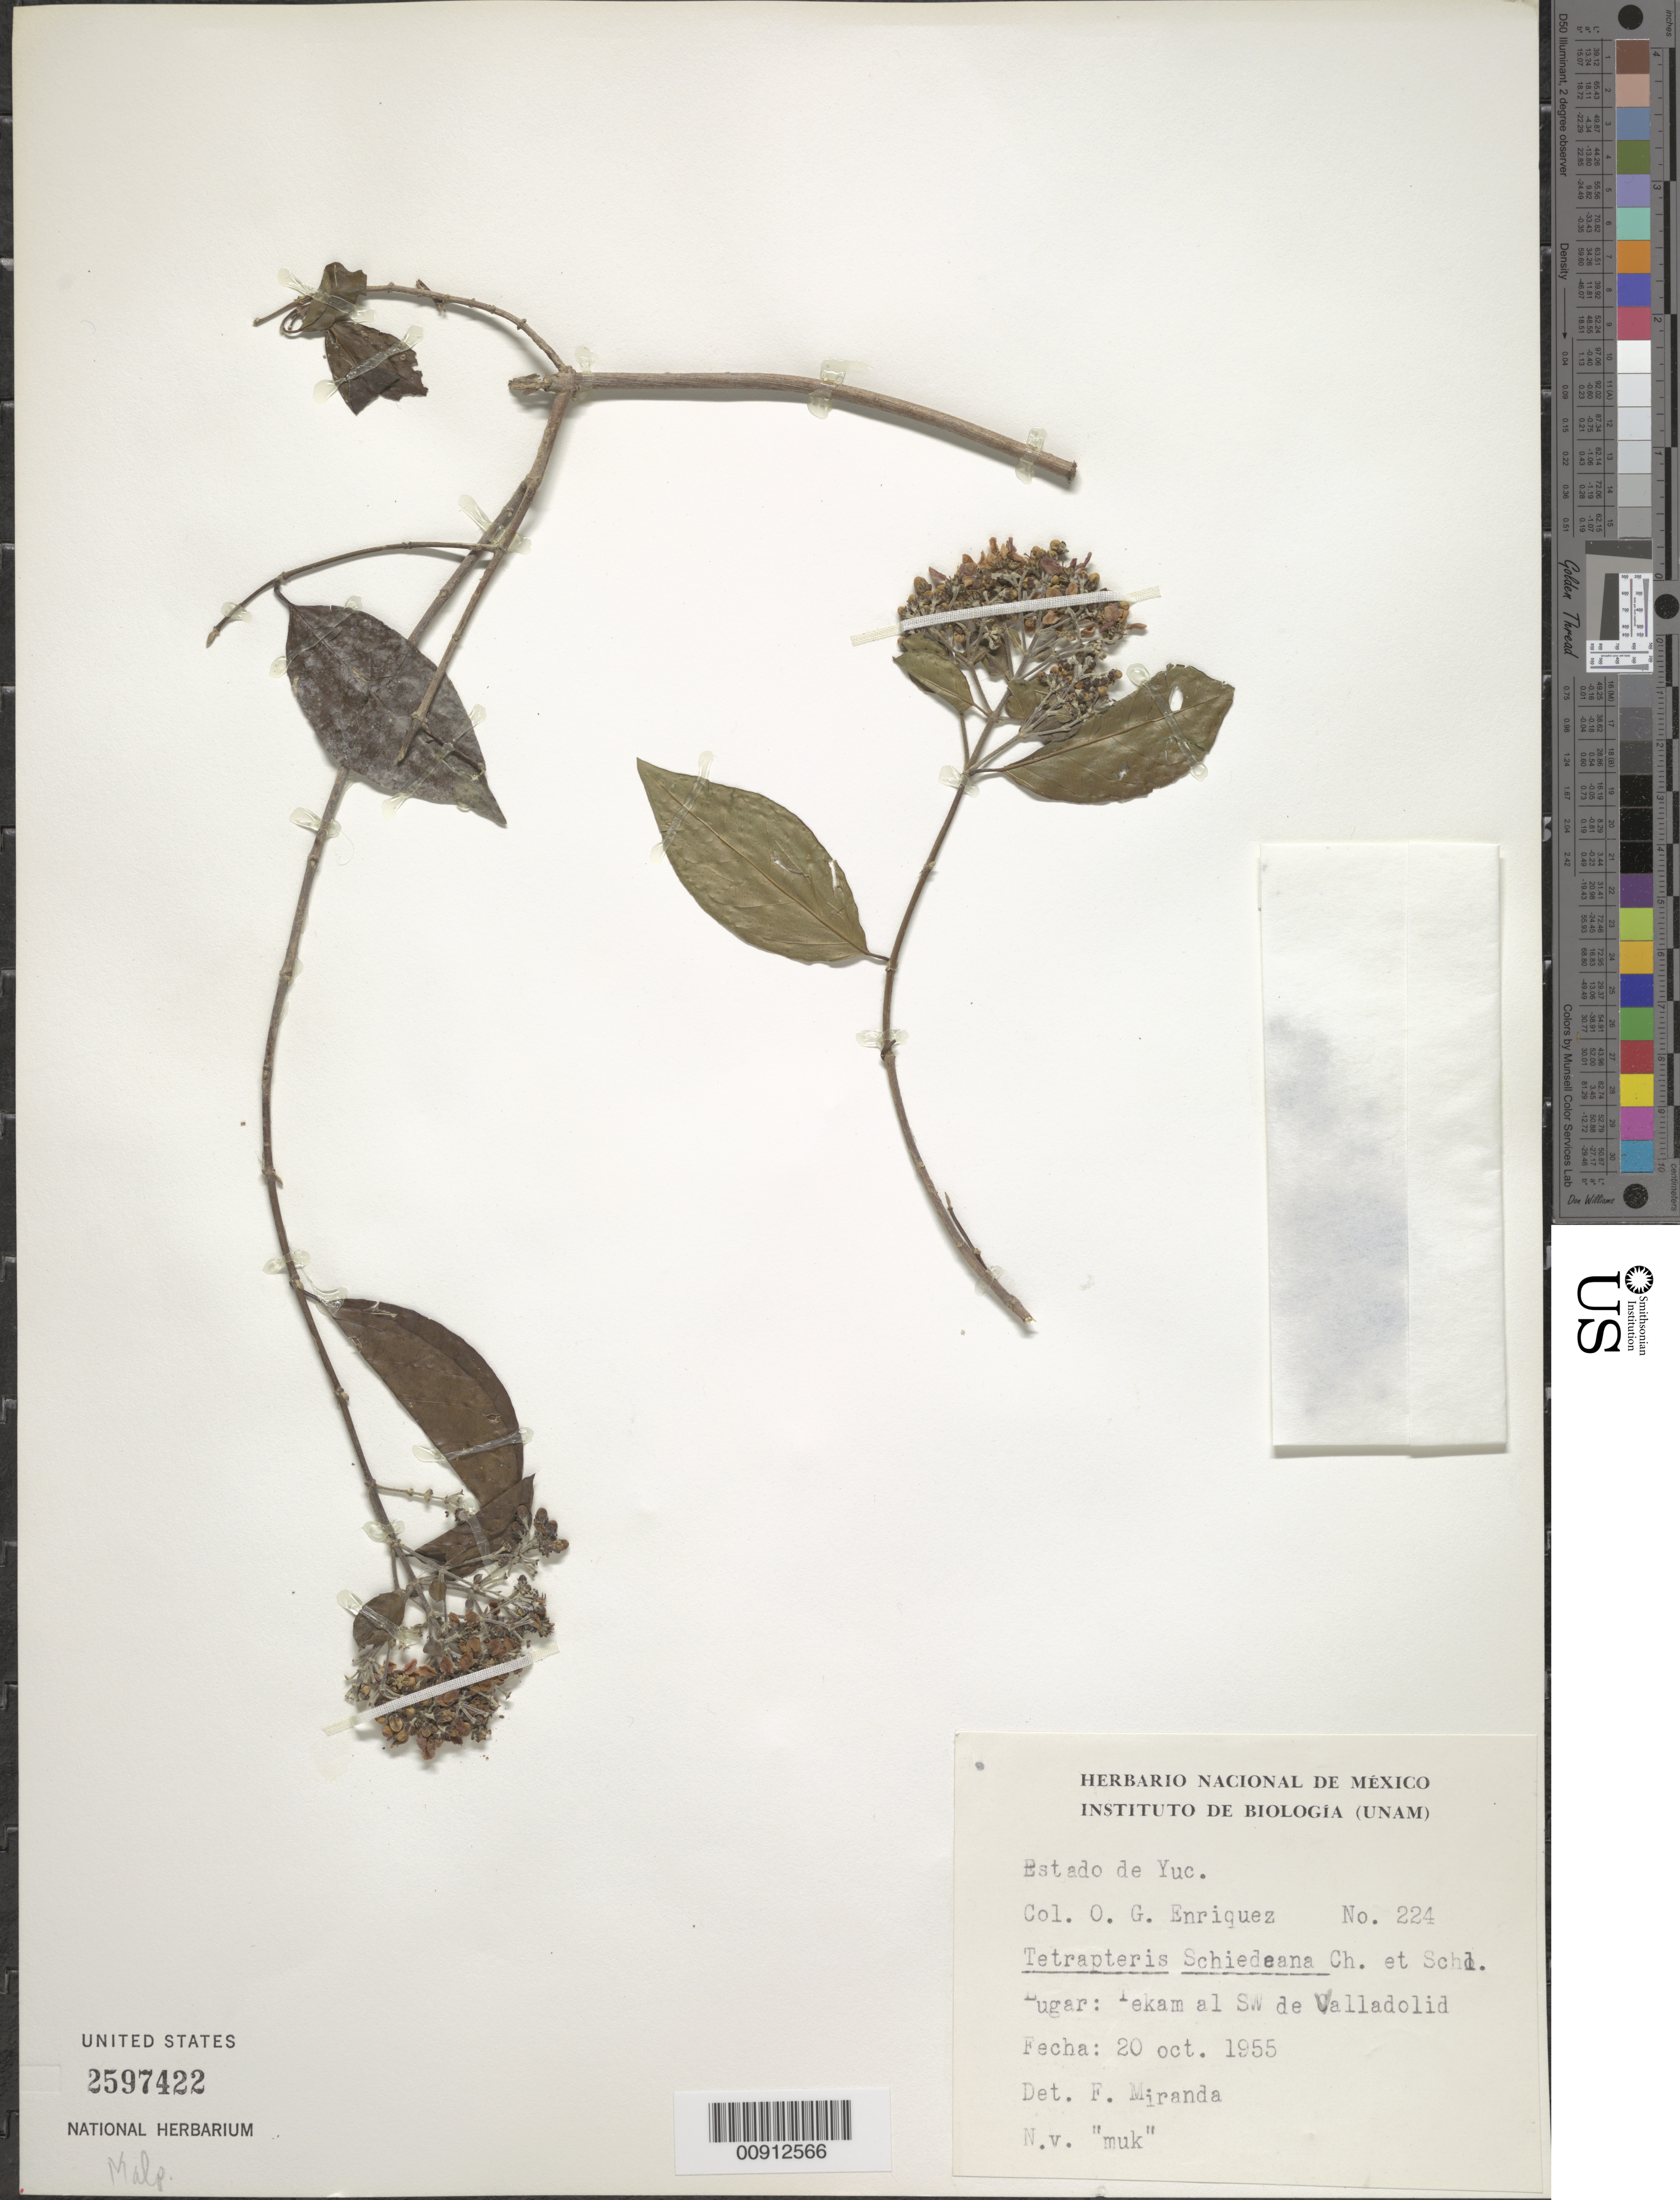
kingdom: Plantae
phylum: Tracheophyta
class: Magnoliopsida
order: Malpighiales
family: Malpighiaceae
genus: Tetrapterys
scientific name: Tetrapterys schiedeana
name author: Schltdl. & Cham.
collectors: O. Enriquez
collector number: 224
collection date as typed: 20 Oct 1955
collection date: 1955-10-20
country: Mexico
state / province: Yucatán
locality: Tekam al SW de Valladolid, Yucatán.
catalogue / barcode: US 2597422